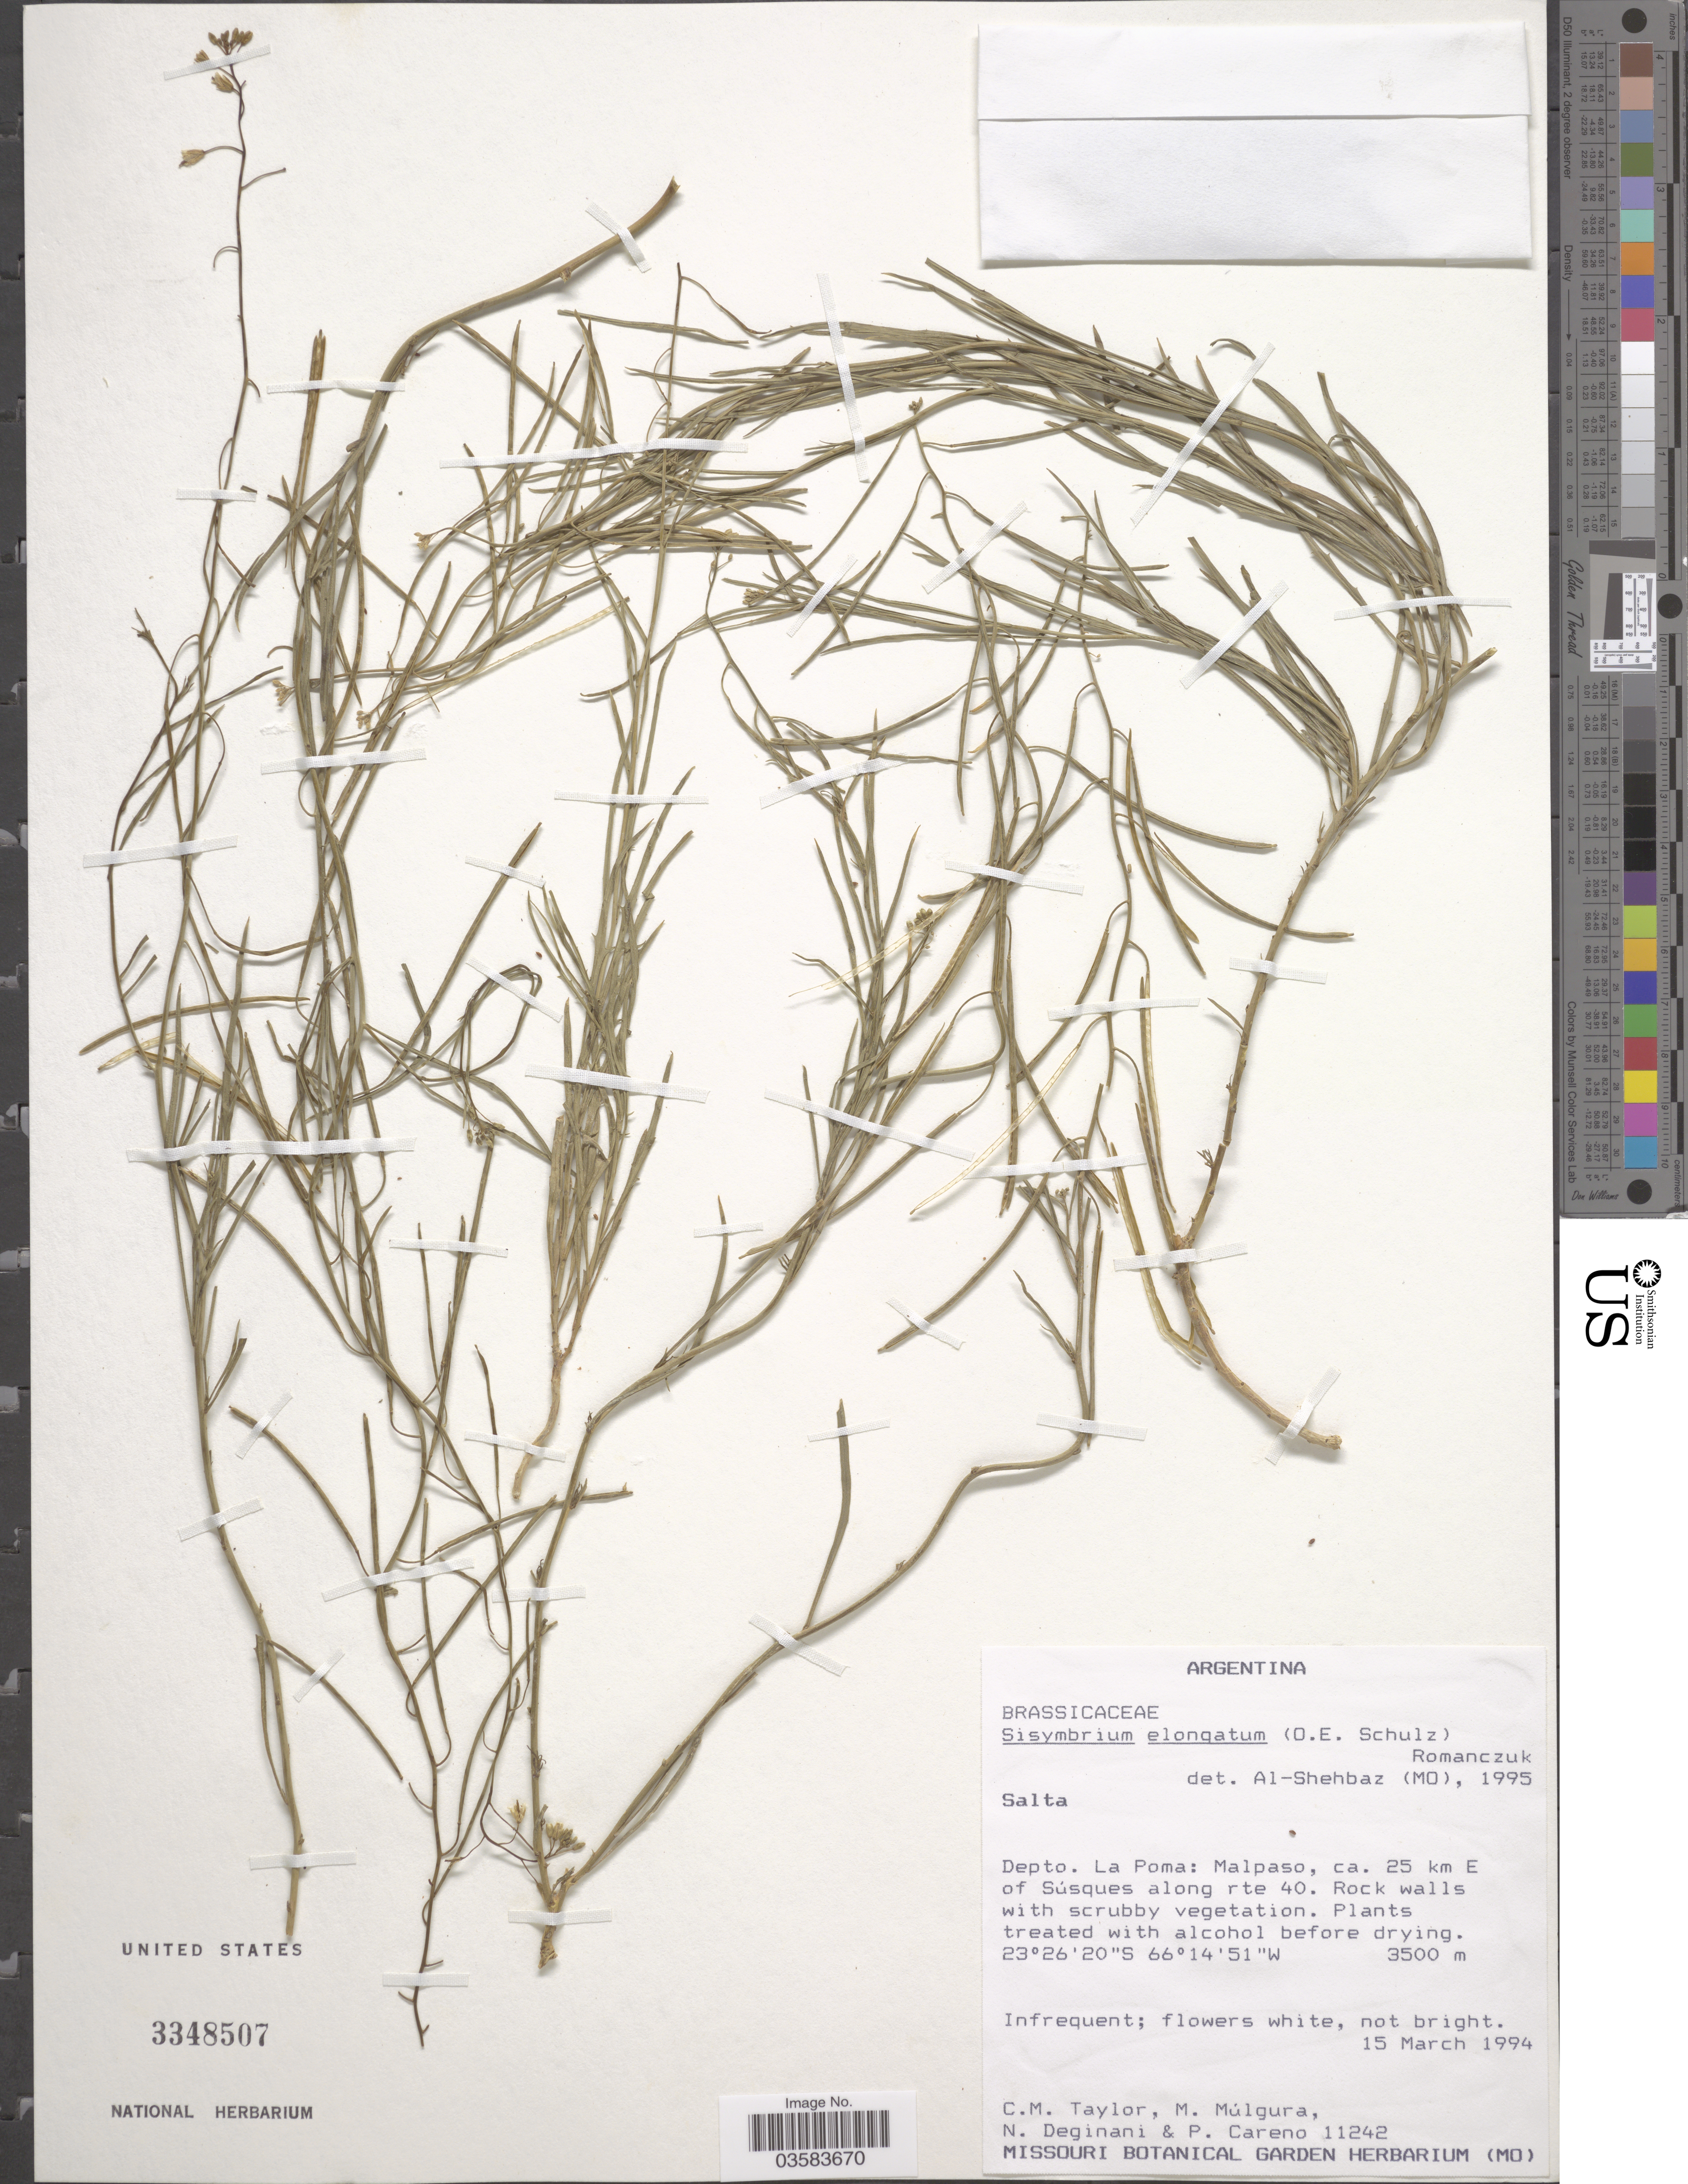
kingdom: Plantae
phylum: Tracheophyta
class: Magnoliopsida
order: Brassicales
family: Brassicaceae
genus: Mostacillastrum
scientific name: Mostacillastrum orbignyanum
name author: (E. Fourn.) Al-Shehbaz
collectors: C. M. Taylor, M. Múlgura, N. Deginani & P. Careno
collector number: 11242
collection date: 1994-03-15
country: Argentina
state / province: Salta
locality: Depto. La Poma: Malpaso, ca. 25 km E of Súsques along rte 40.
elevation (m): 3500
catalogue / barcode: US 3348507